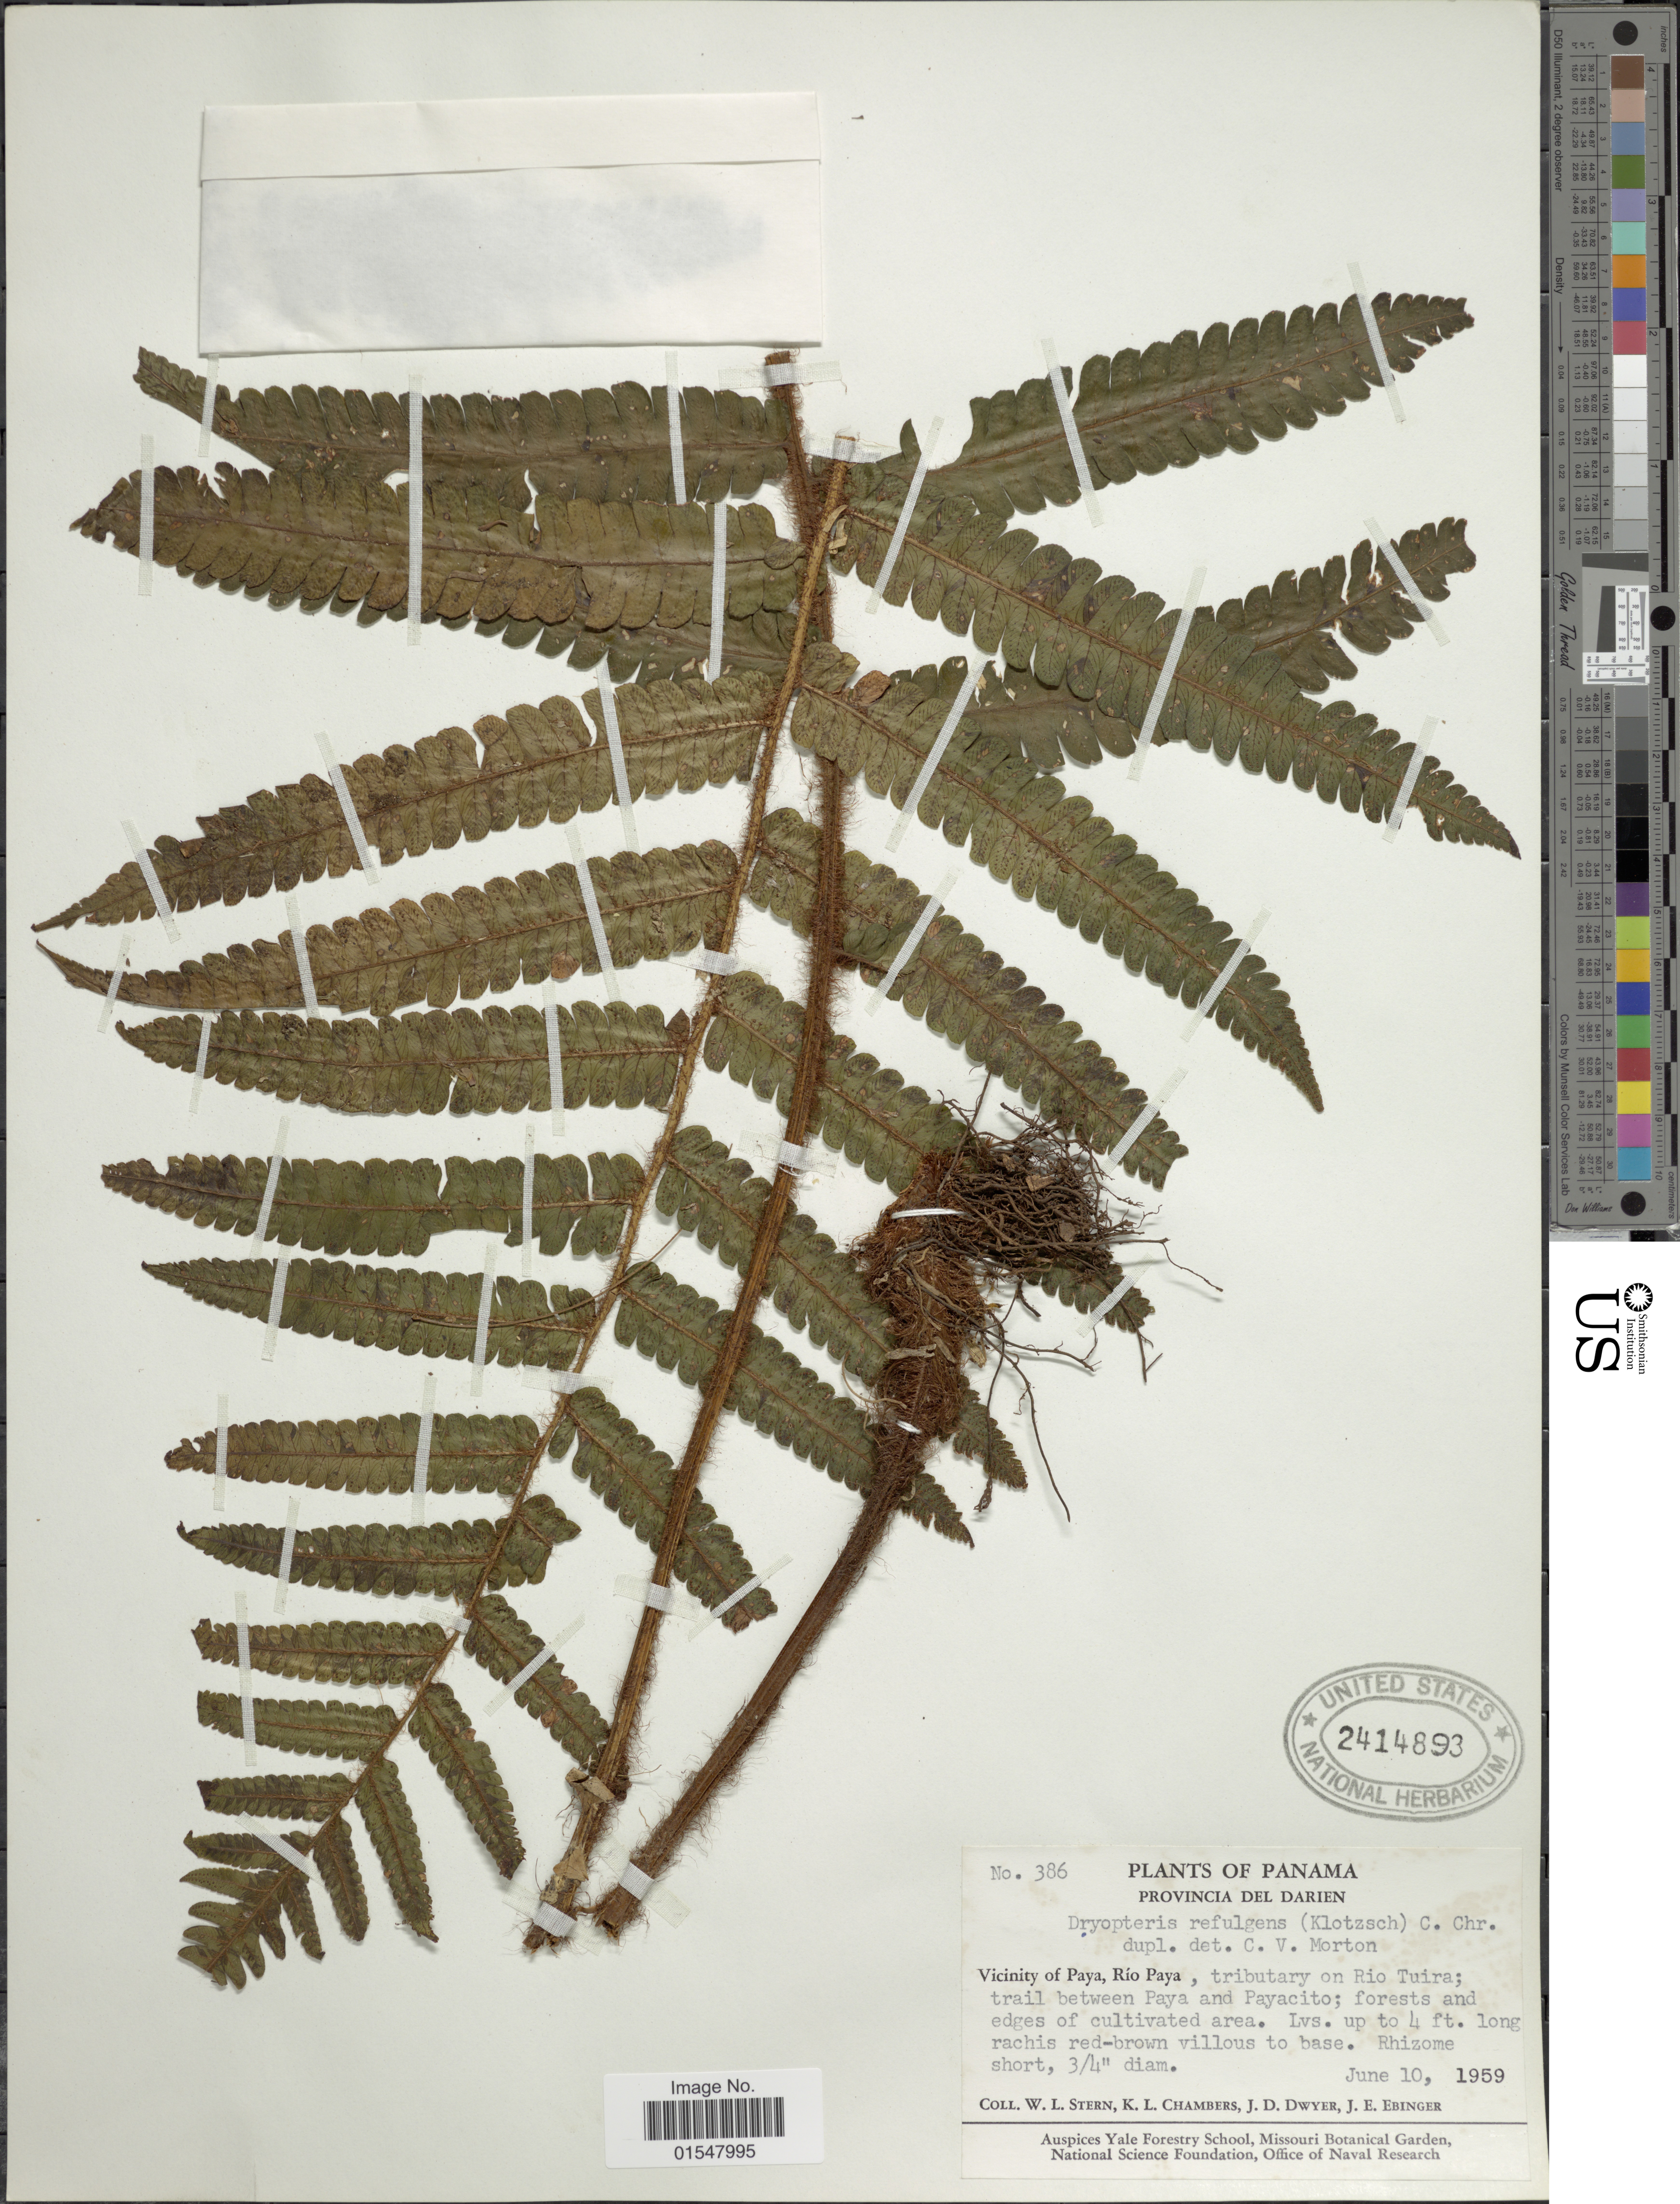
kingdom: Plantae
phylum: Tracheophyta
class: Polypodiopsida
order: Polypodiales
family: Dryopteridaceae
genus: Ctenitis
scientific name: Ctenitis refulgens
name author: (Mett.) Vareschi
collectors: W. L. Stern, K. Chambers, J. D. Dwyer & J. Ebinger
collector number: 386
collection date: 1959-06-10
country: Panama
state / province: Darién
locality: Panama, vicinity of Paya, Río Paya, tributary on Rio Tuira; trail between Paya and Payacito; forests and edges on cultivated area.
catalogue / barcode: US 2414893